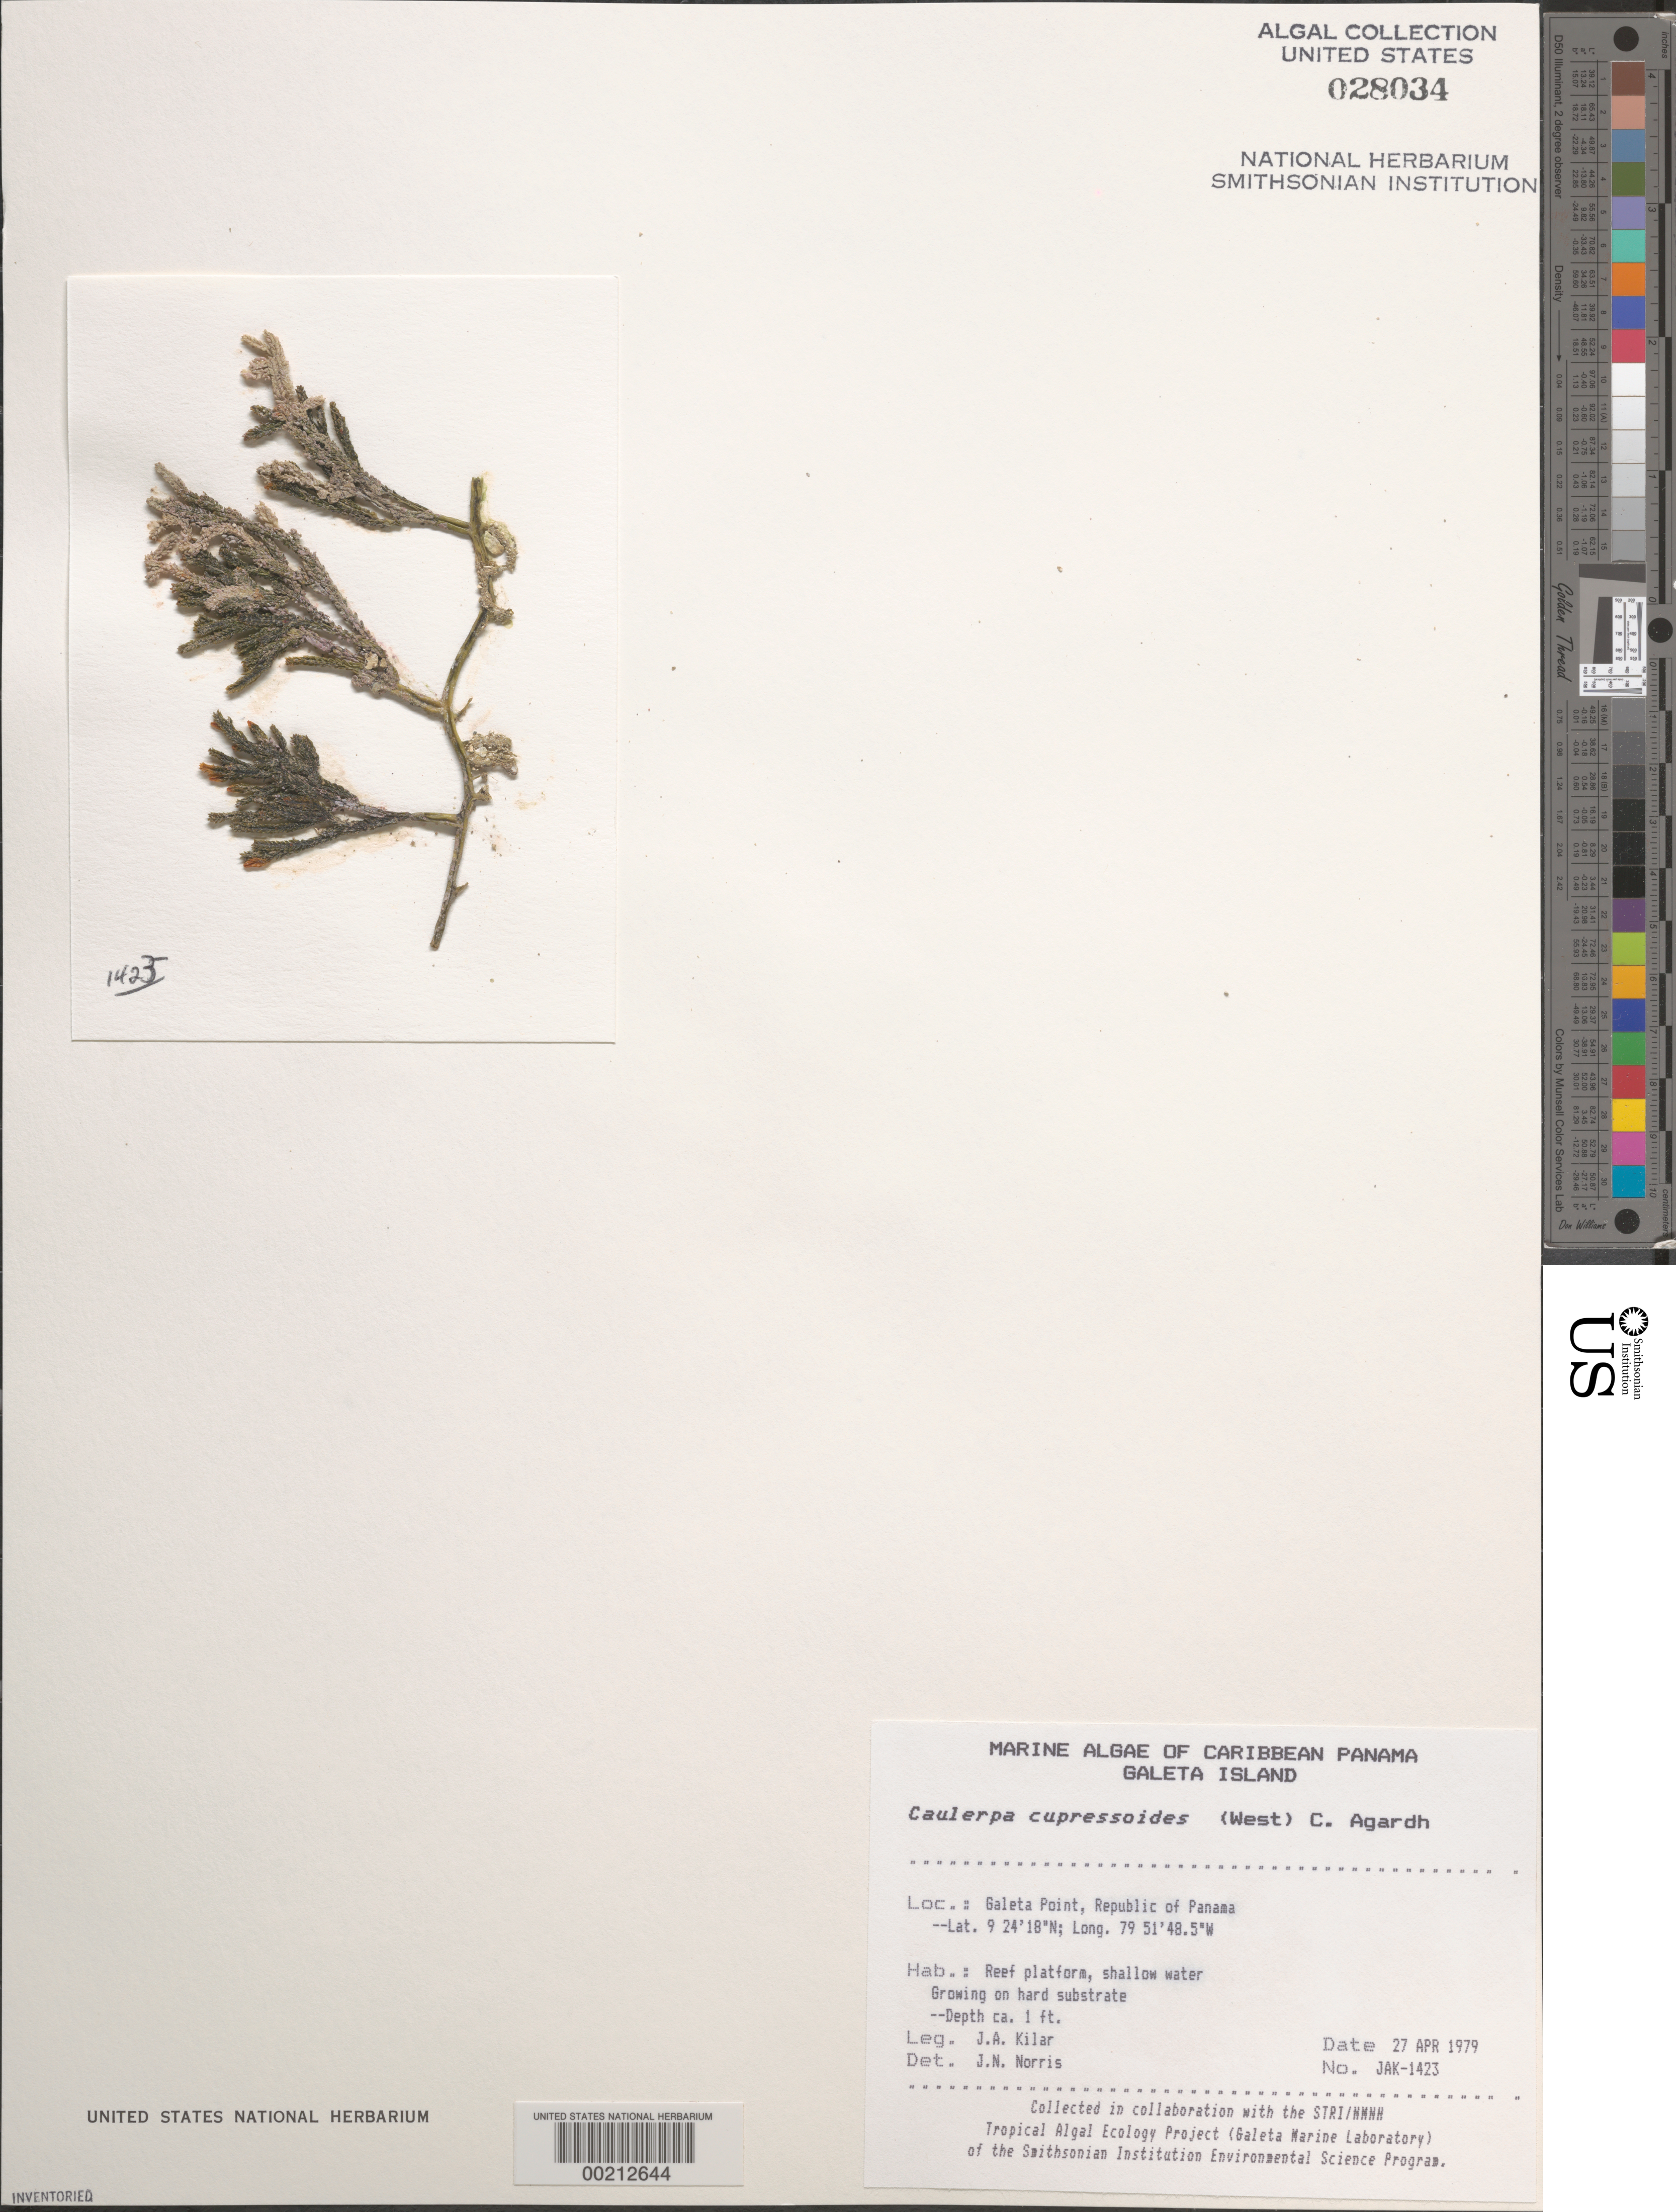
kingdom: Plantae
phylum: Chlorophyta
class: Ulvophyceae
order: Bryopsidales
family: Caulerpaceae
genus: Caulerpa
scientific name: Caulerpa cupressoides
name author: (Vahl) C. Agardh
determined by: Norris, James N.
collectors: J. A. Kilar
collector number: JAK-1423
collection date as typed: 27 Apr 1979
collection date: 1979-04-27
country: Panama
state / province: Colón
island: Galeta Island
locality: Galeta Point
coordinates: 9 24' 18" N, 79 51' 48.5" W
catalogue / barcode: US 28034